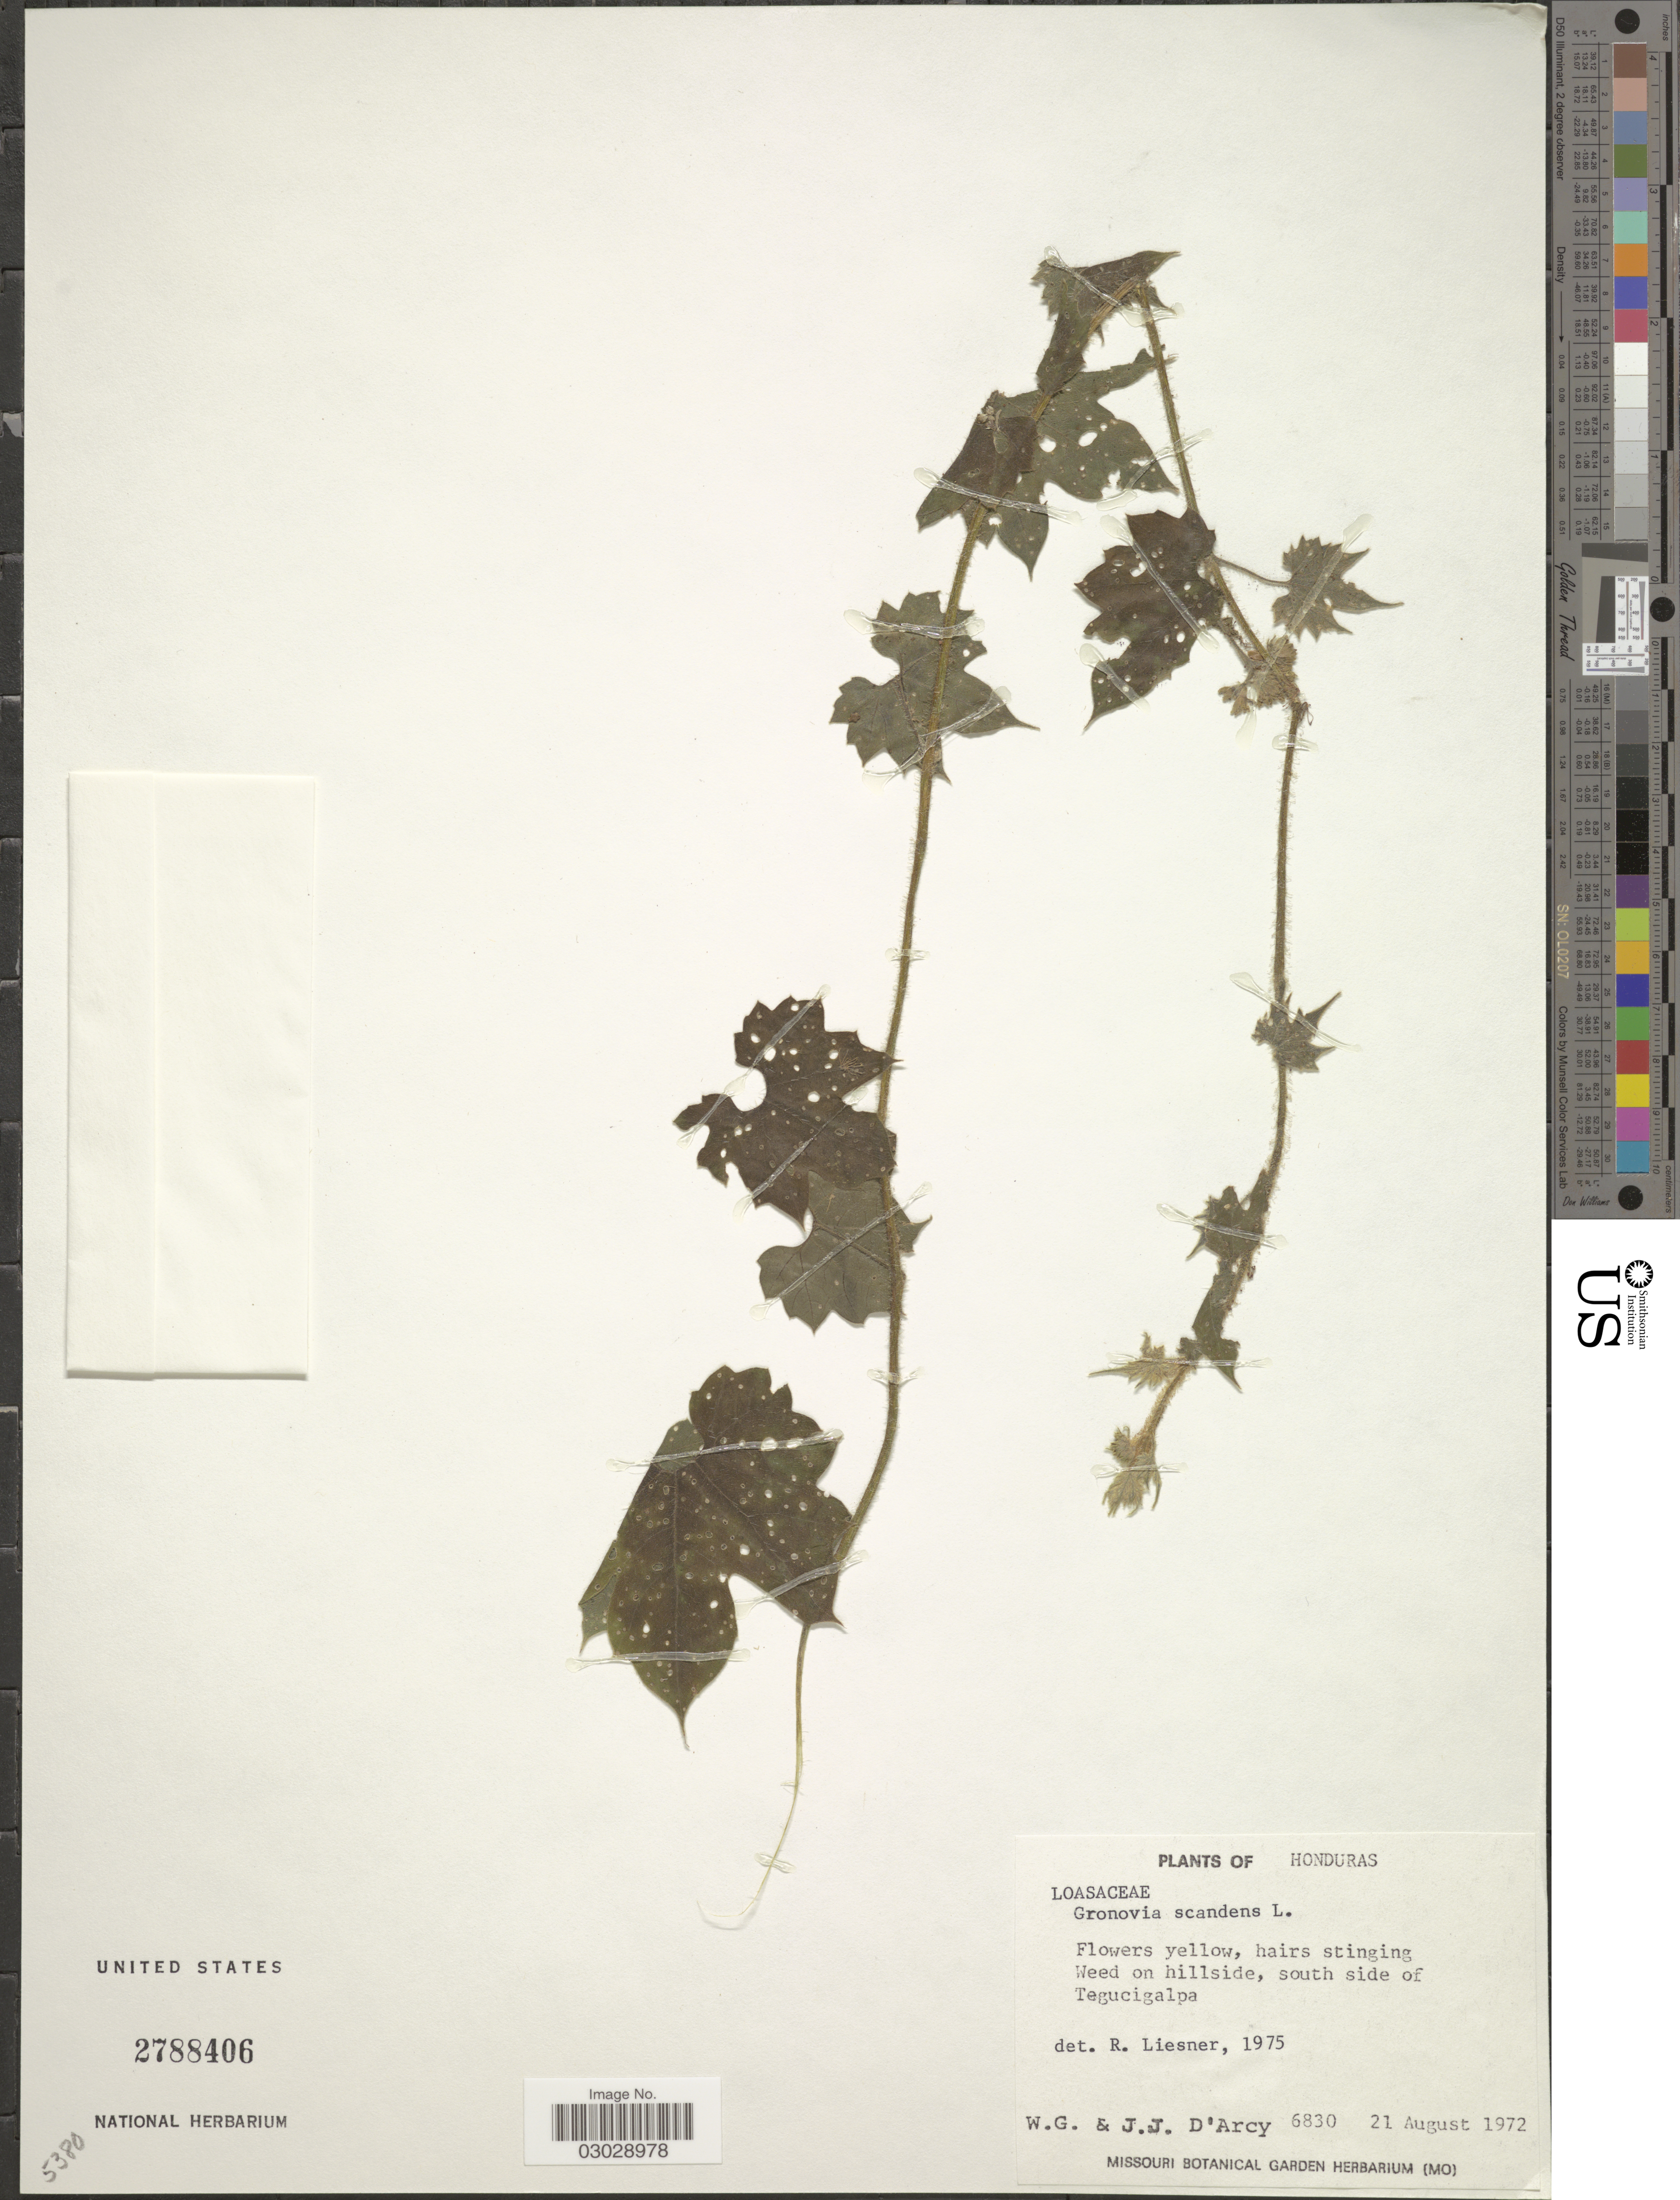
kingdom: Plantae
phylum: Tracheophyta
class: Magnoliopsida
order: Cornales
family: Loasaceae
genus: Gronovia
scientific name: Gronovia scandens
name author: L.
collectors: W. G. D'Arcy & J. J. D'Arcy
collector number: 6830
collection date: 1972-08-21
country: Honduras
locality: South side of Tegucigalpa.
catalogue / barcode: US 2788406